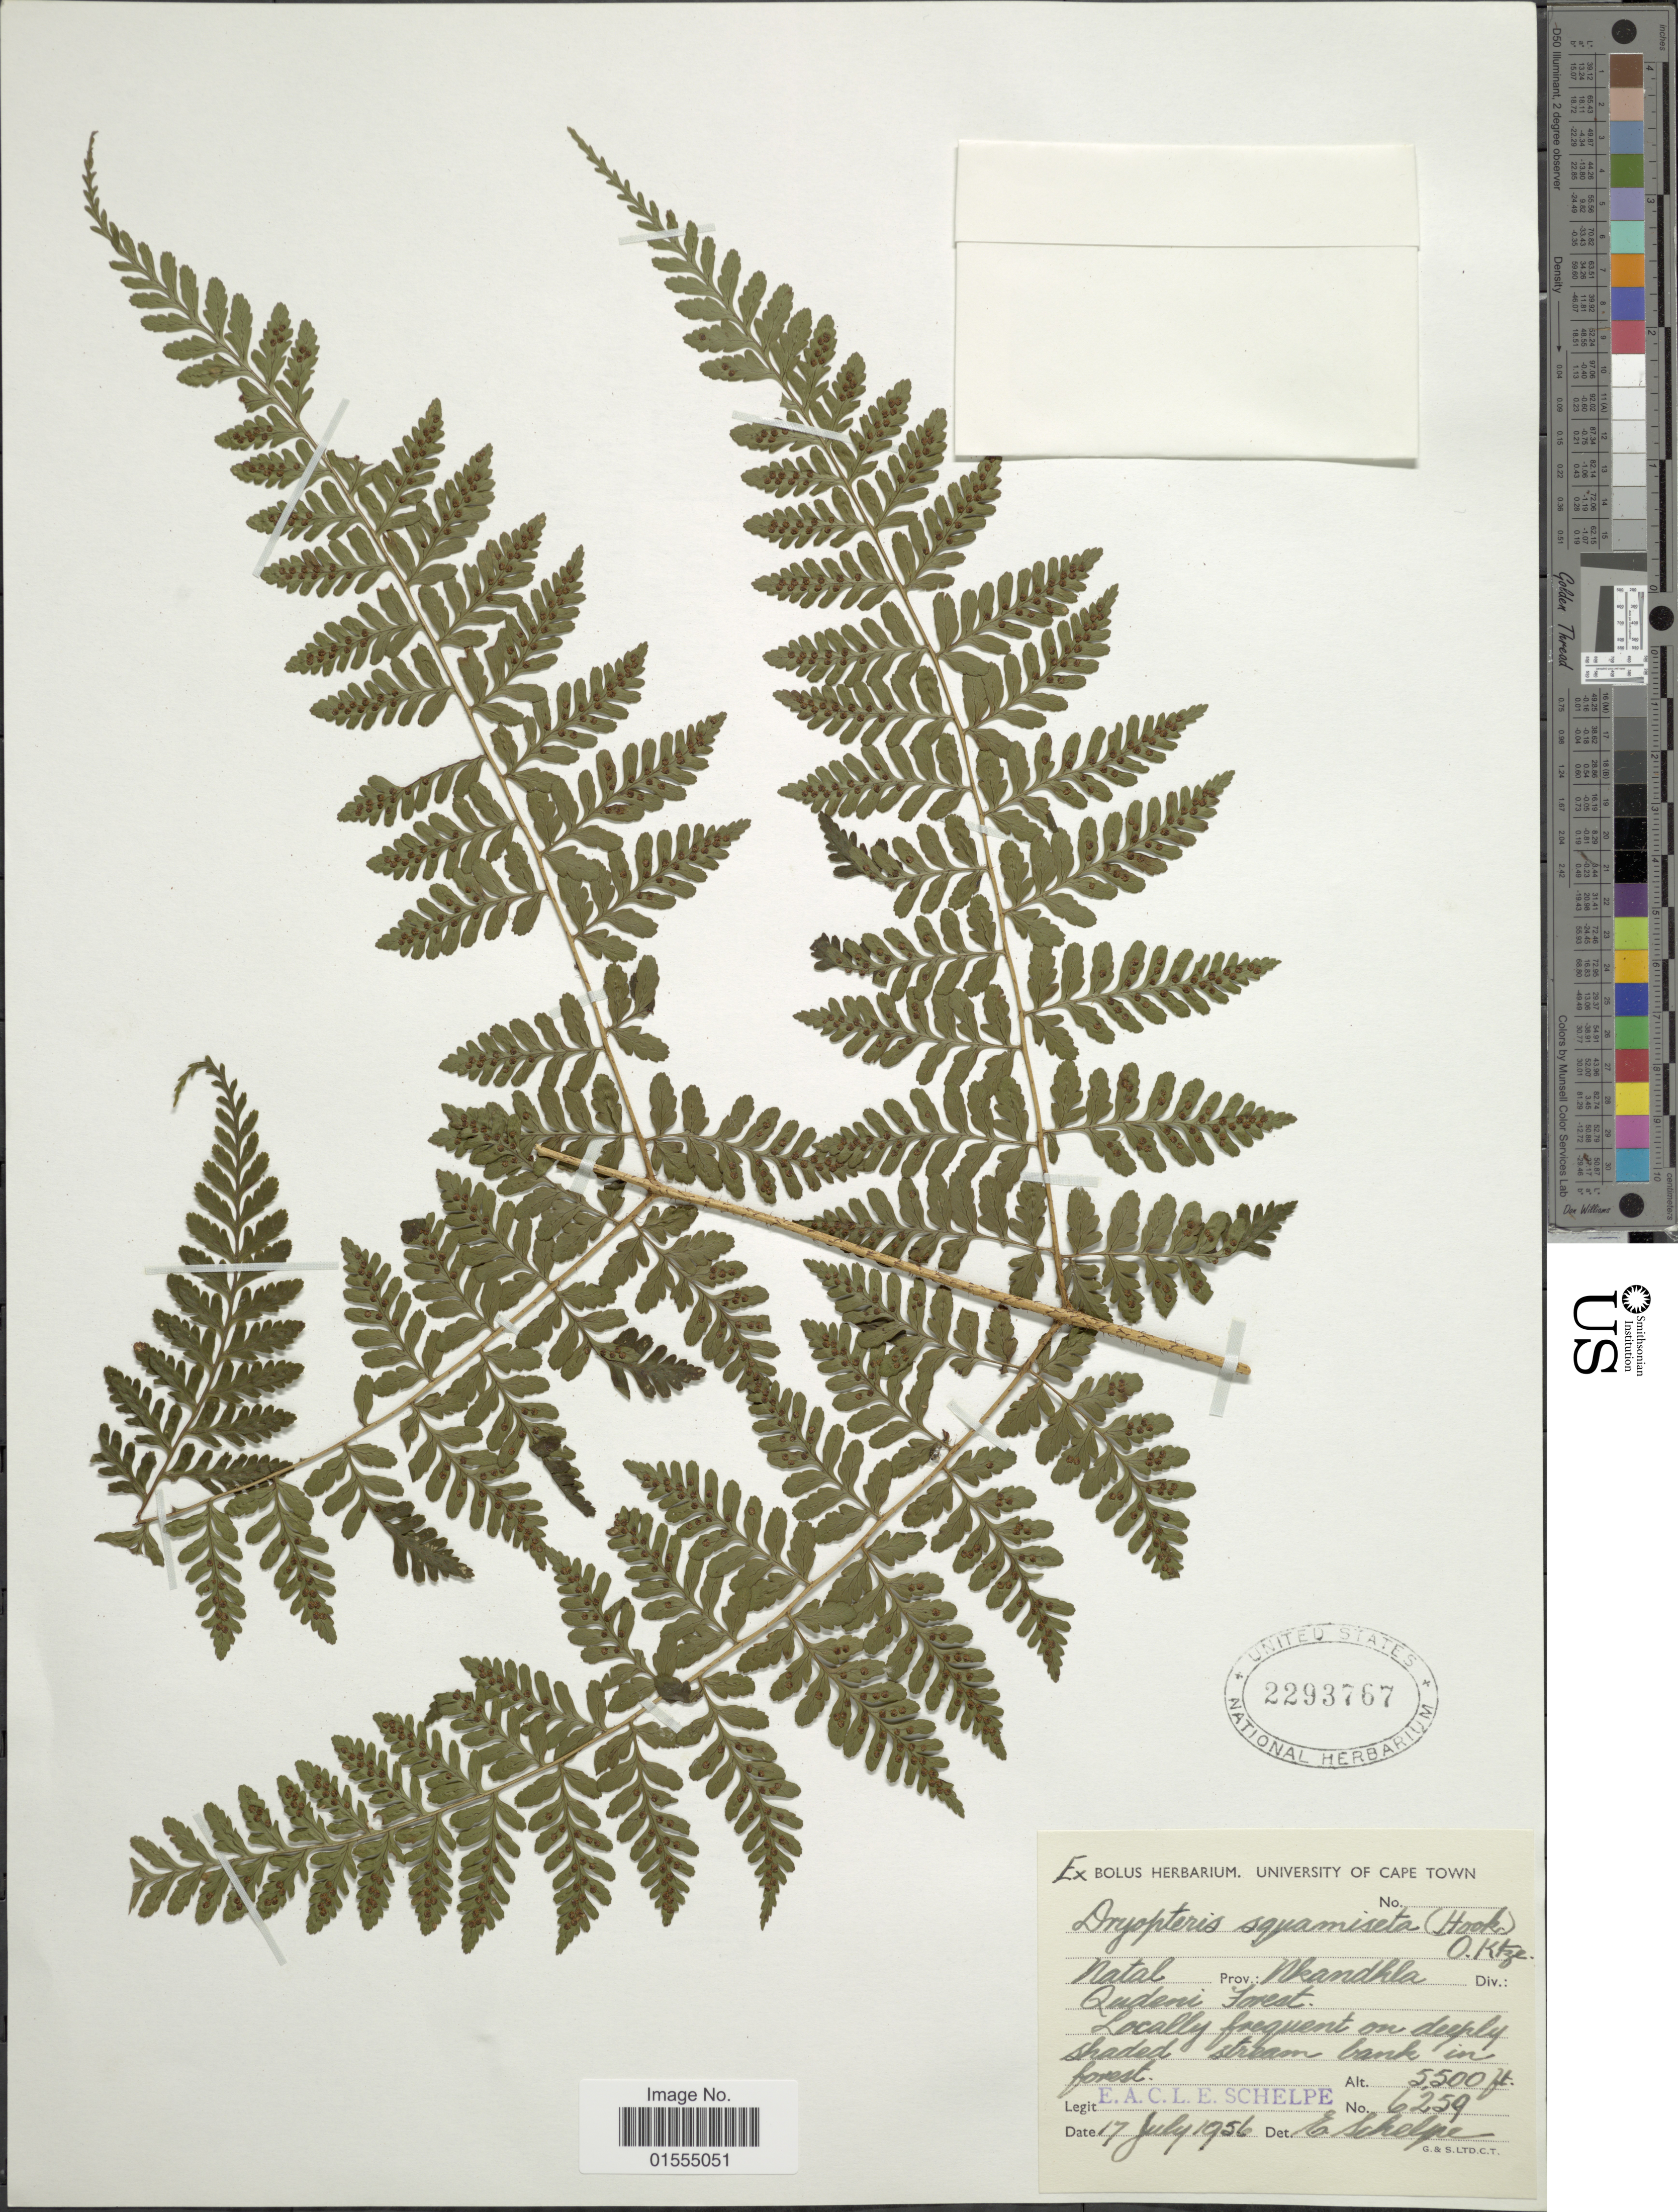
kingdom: Plantae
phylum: Tracheophyta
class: Polypodiopsida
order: Polypodiales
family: Dryopteridaceae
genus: Dryopteris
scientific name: Dryopteris squamiseta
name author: (Hook.) Kuntze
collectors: E. A. C. L. E. Schelpe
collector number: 6259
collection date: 1956-07-17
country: South Africa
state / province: KwaZulu-Natal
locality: Natal Prov.: Akandkla, Qudensi Forest, locally frequent on deeply shaded stream bank in forest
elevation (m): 1676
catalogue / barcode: US 2293767